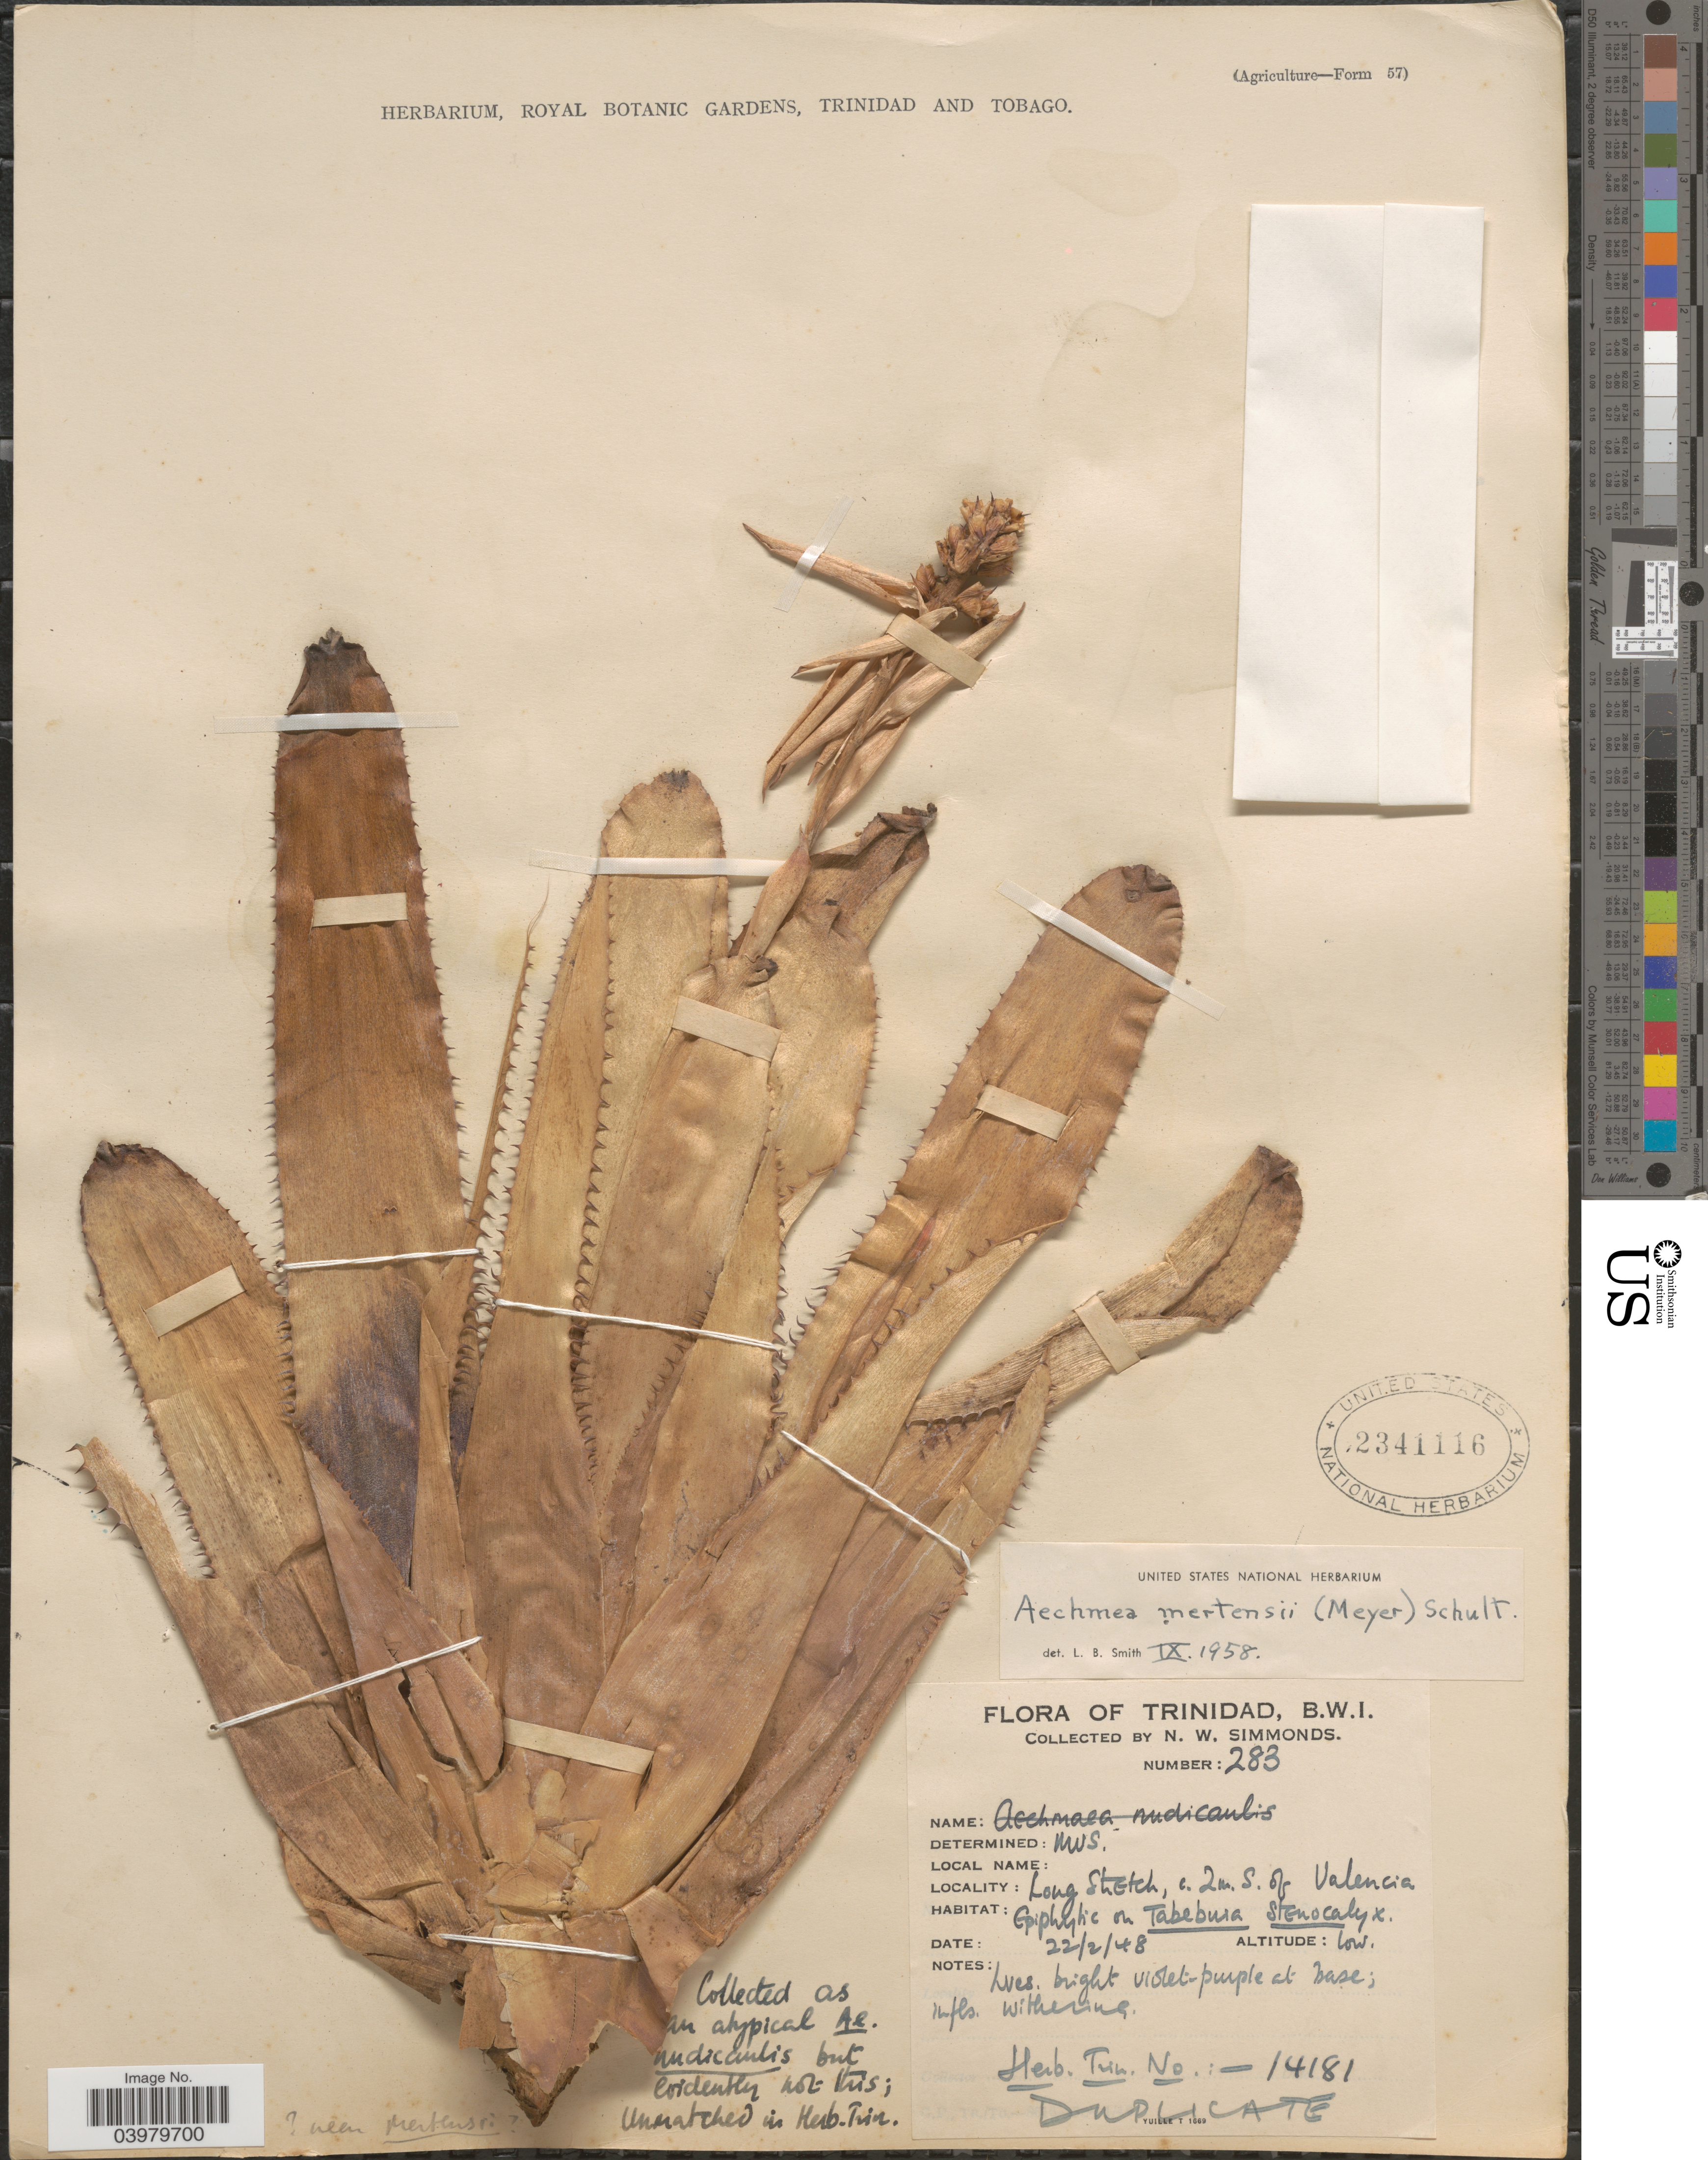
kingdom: Plantae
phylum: Tracheophyta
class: Liliopsida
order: Poales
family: Bromeliaceae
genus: Aechmea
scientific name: Aechmea mertensii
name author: (G. Mey.) Schult. & Schult. f.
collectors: N. W. Simmonds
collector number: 283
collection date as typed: Transcribed d/m/y: 22/2/48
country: Trinidad and Tobago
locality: Trinidad. Long Stretch, c. 2m. S. of Valencia.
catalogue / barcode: US 2341116